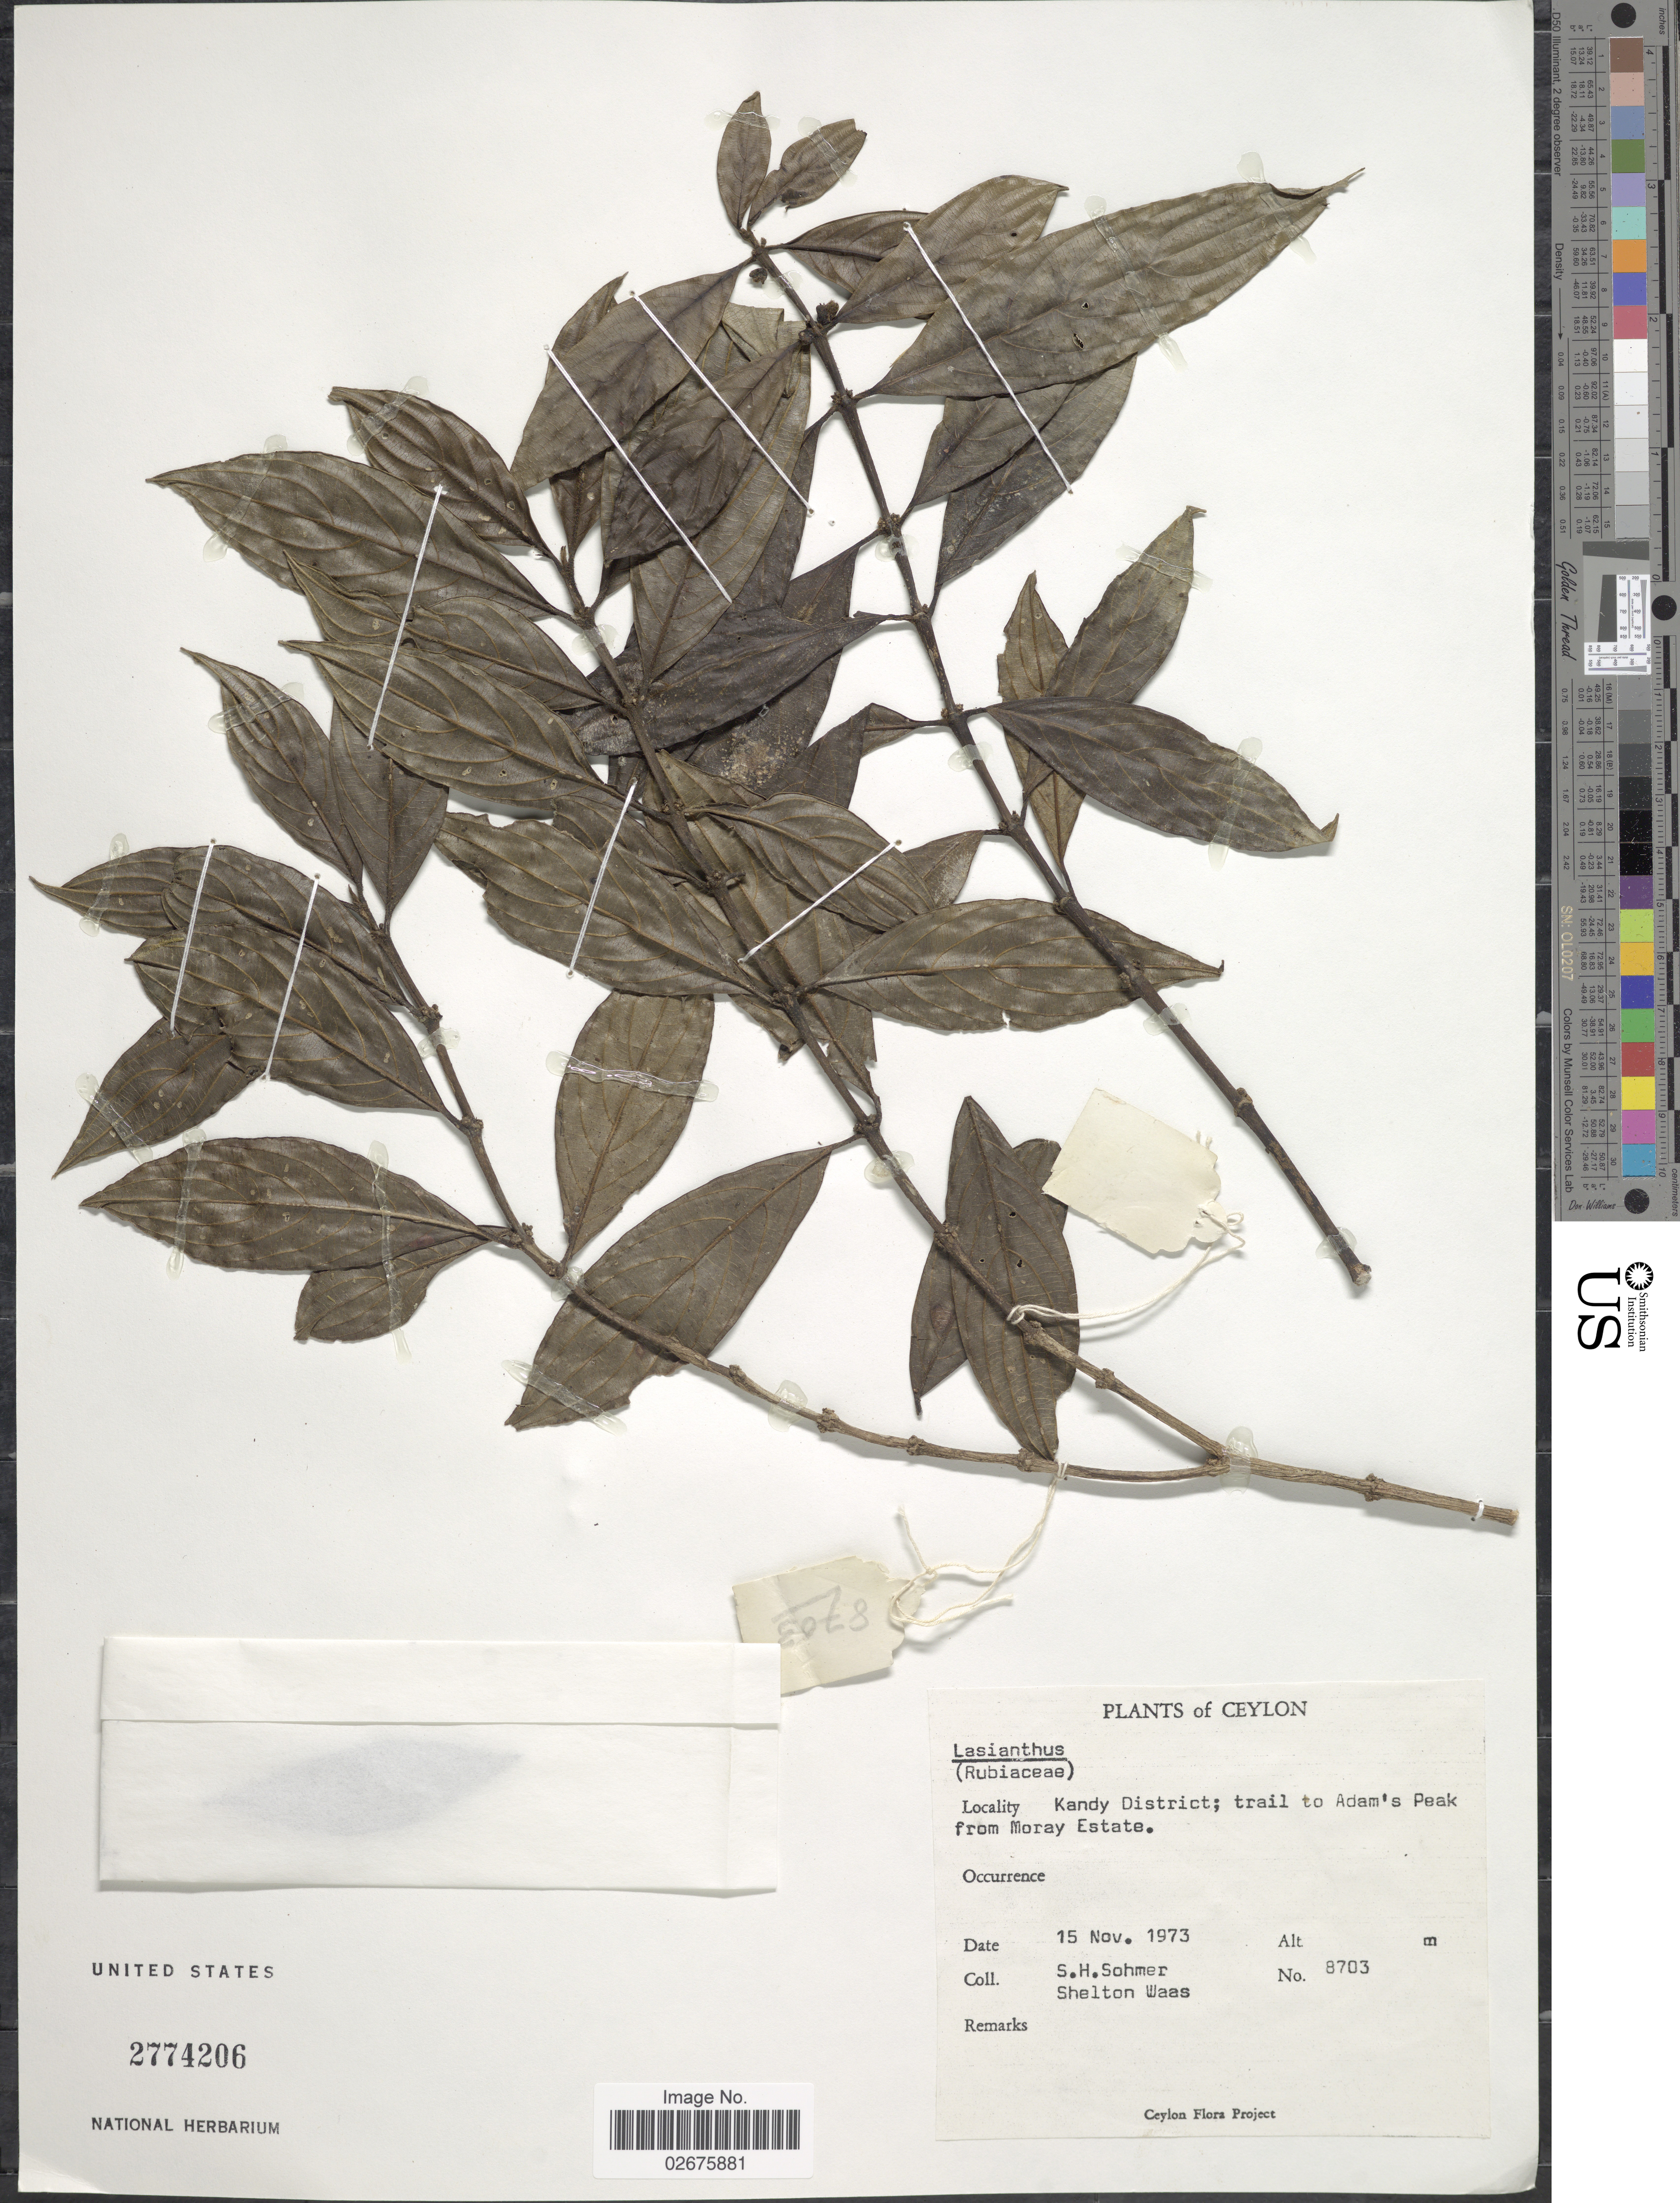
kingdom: Plantae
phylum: Tracheophyta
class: Magnoliopsida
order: Gentianales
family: Rubiaceae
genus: Lasianthus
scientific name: Lasianthus sp.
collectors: S. H. Sohmer & S. Waas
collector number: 8703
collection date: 1973-11-15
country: Sri Lanka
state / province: Central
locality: Ceylon, Kandy District; trail to Adam's Peak from Moray Estate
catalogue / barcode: US 2774206